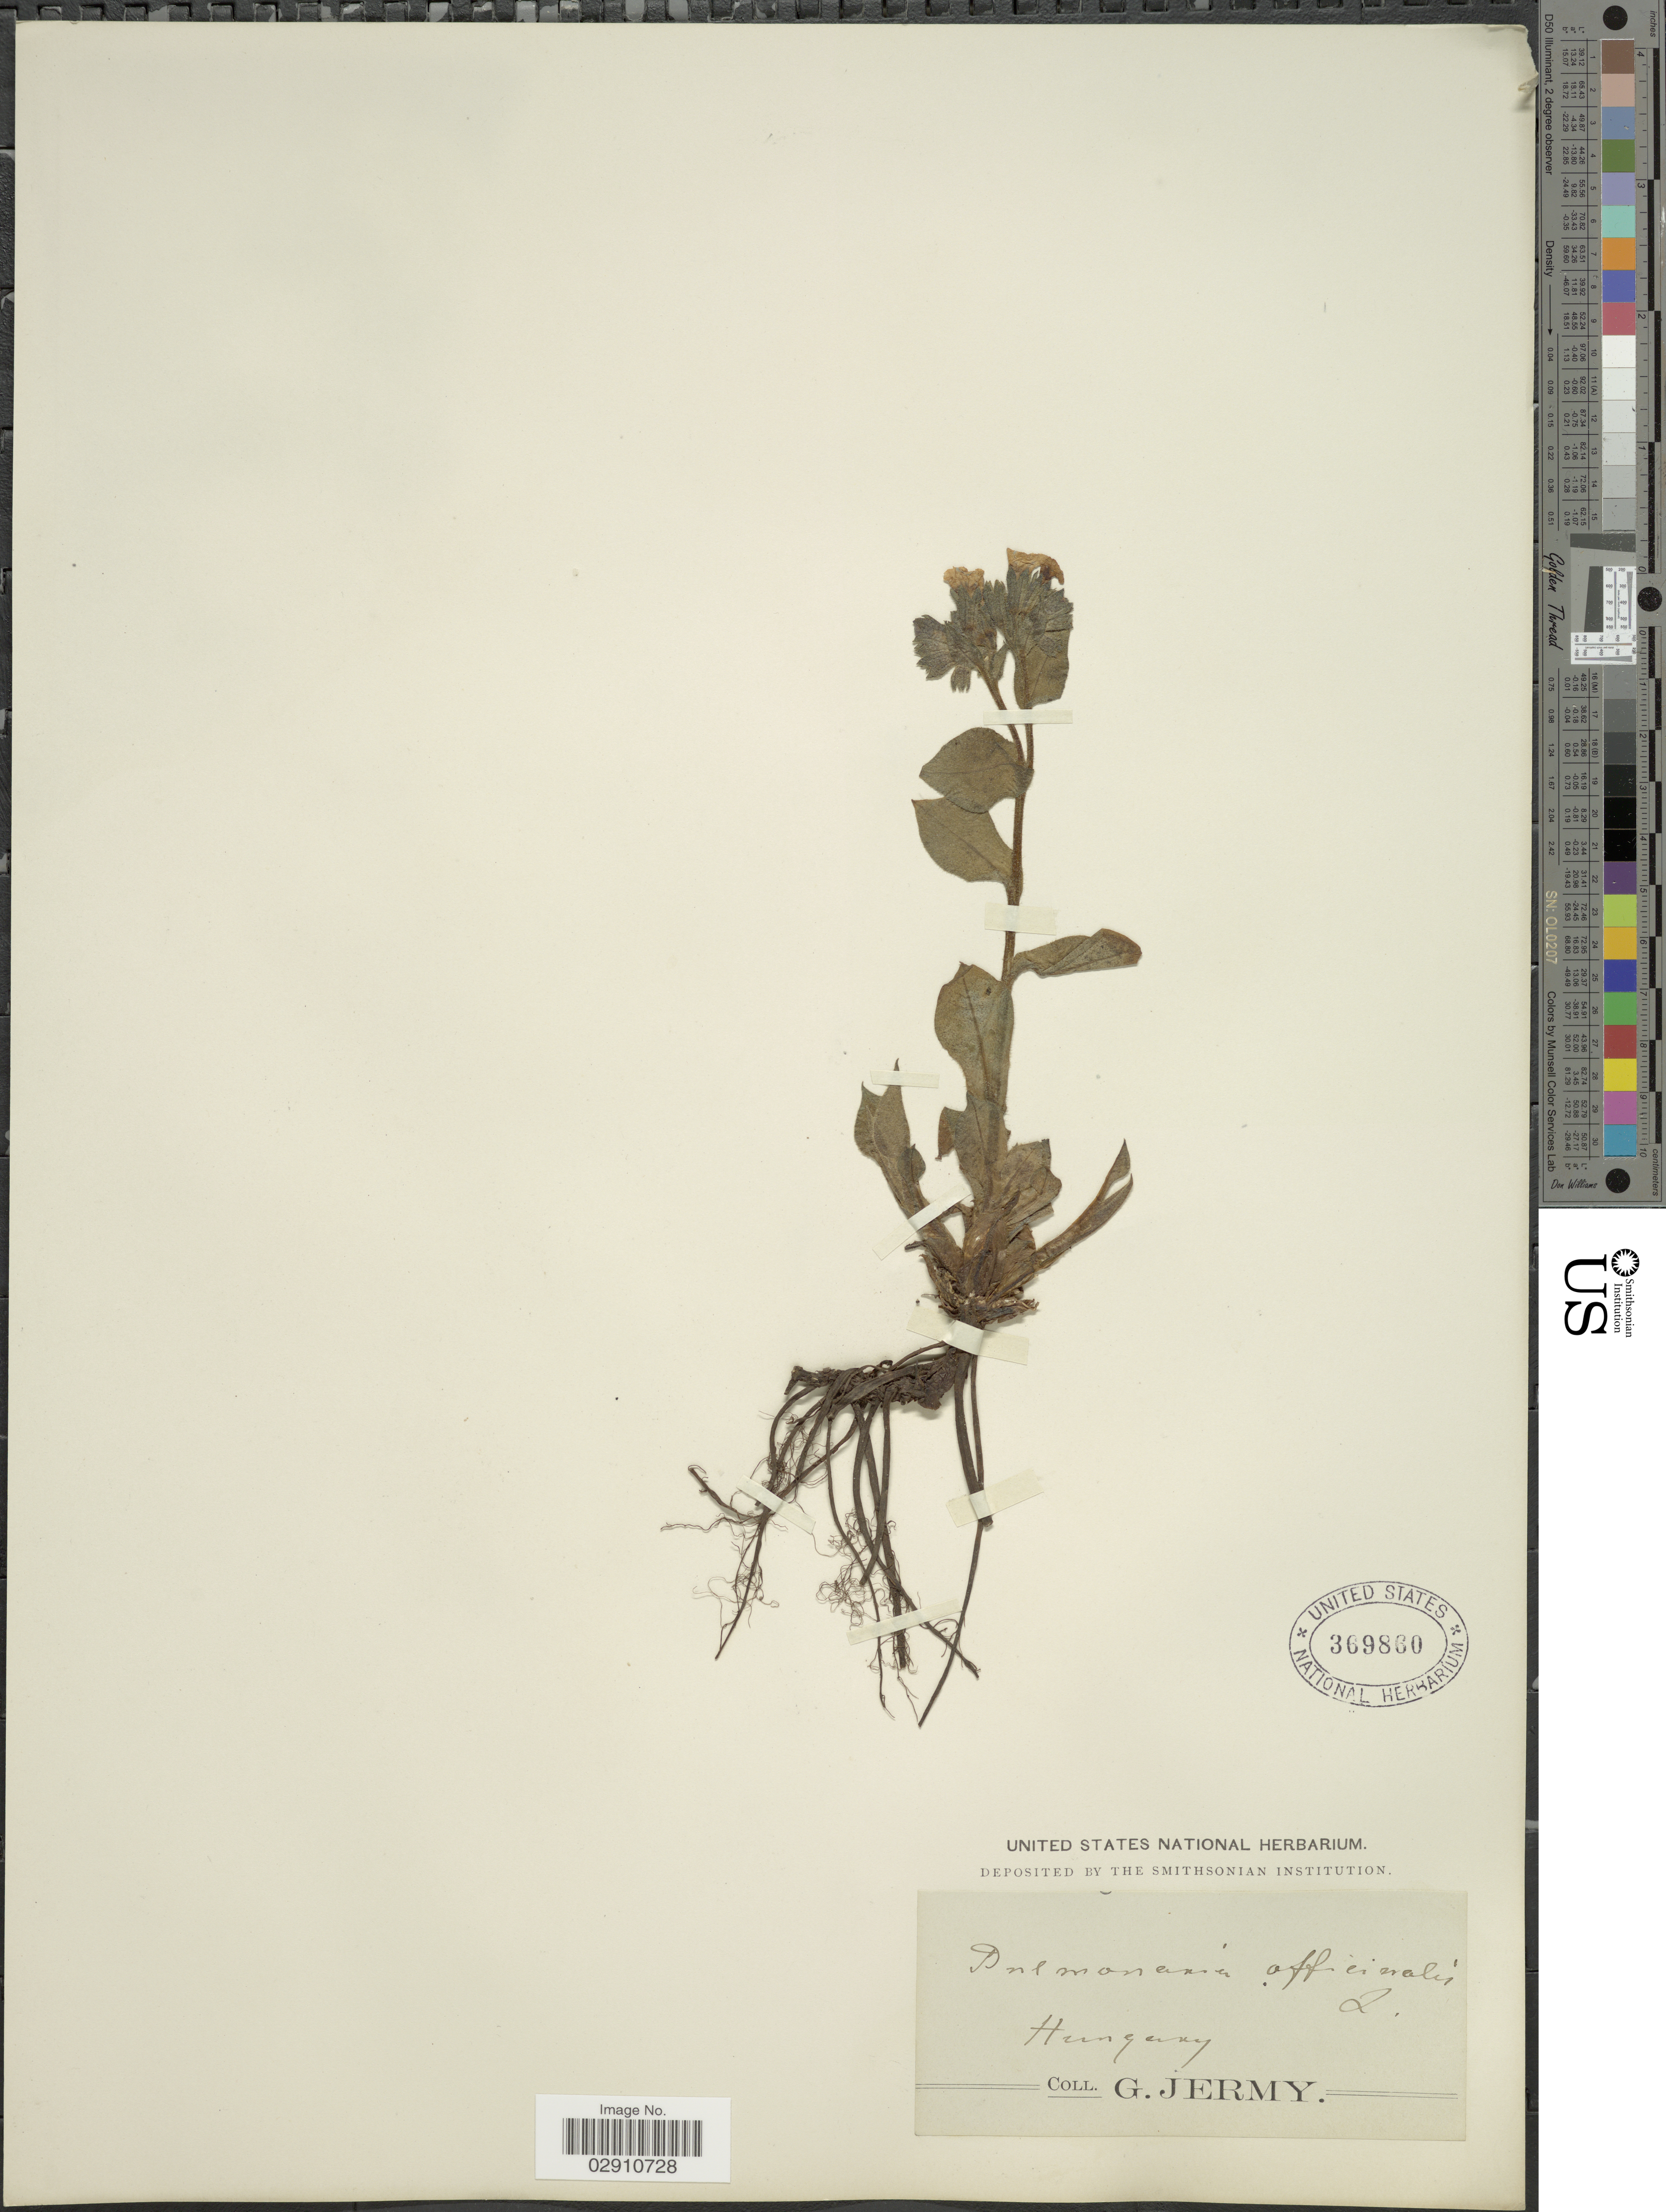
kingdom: Plantae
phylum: Tracheophyta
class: Magnoliopsida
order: Boraginales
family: Boraginaceae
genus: Pulmonaria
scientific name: Pulmonaria officinalis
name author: L.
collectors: G. Jermy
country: Hungary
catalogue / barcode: US 369860